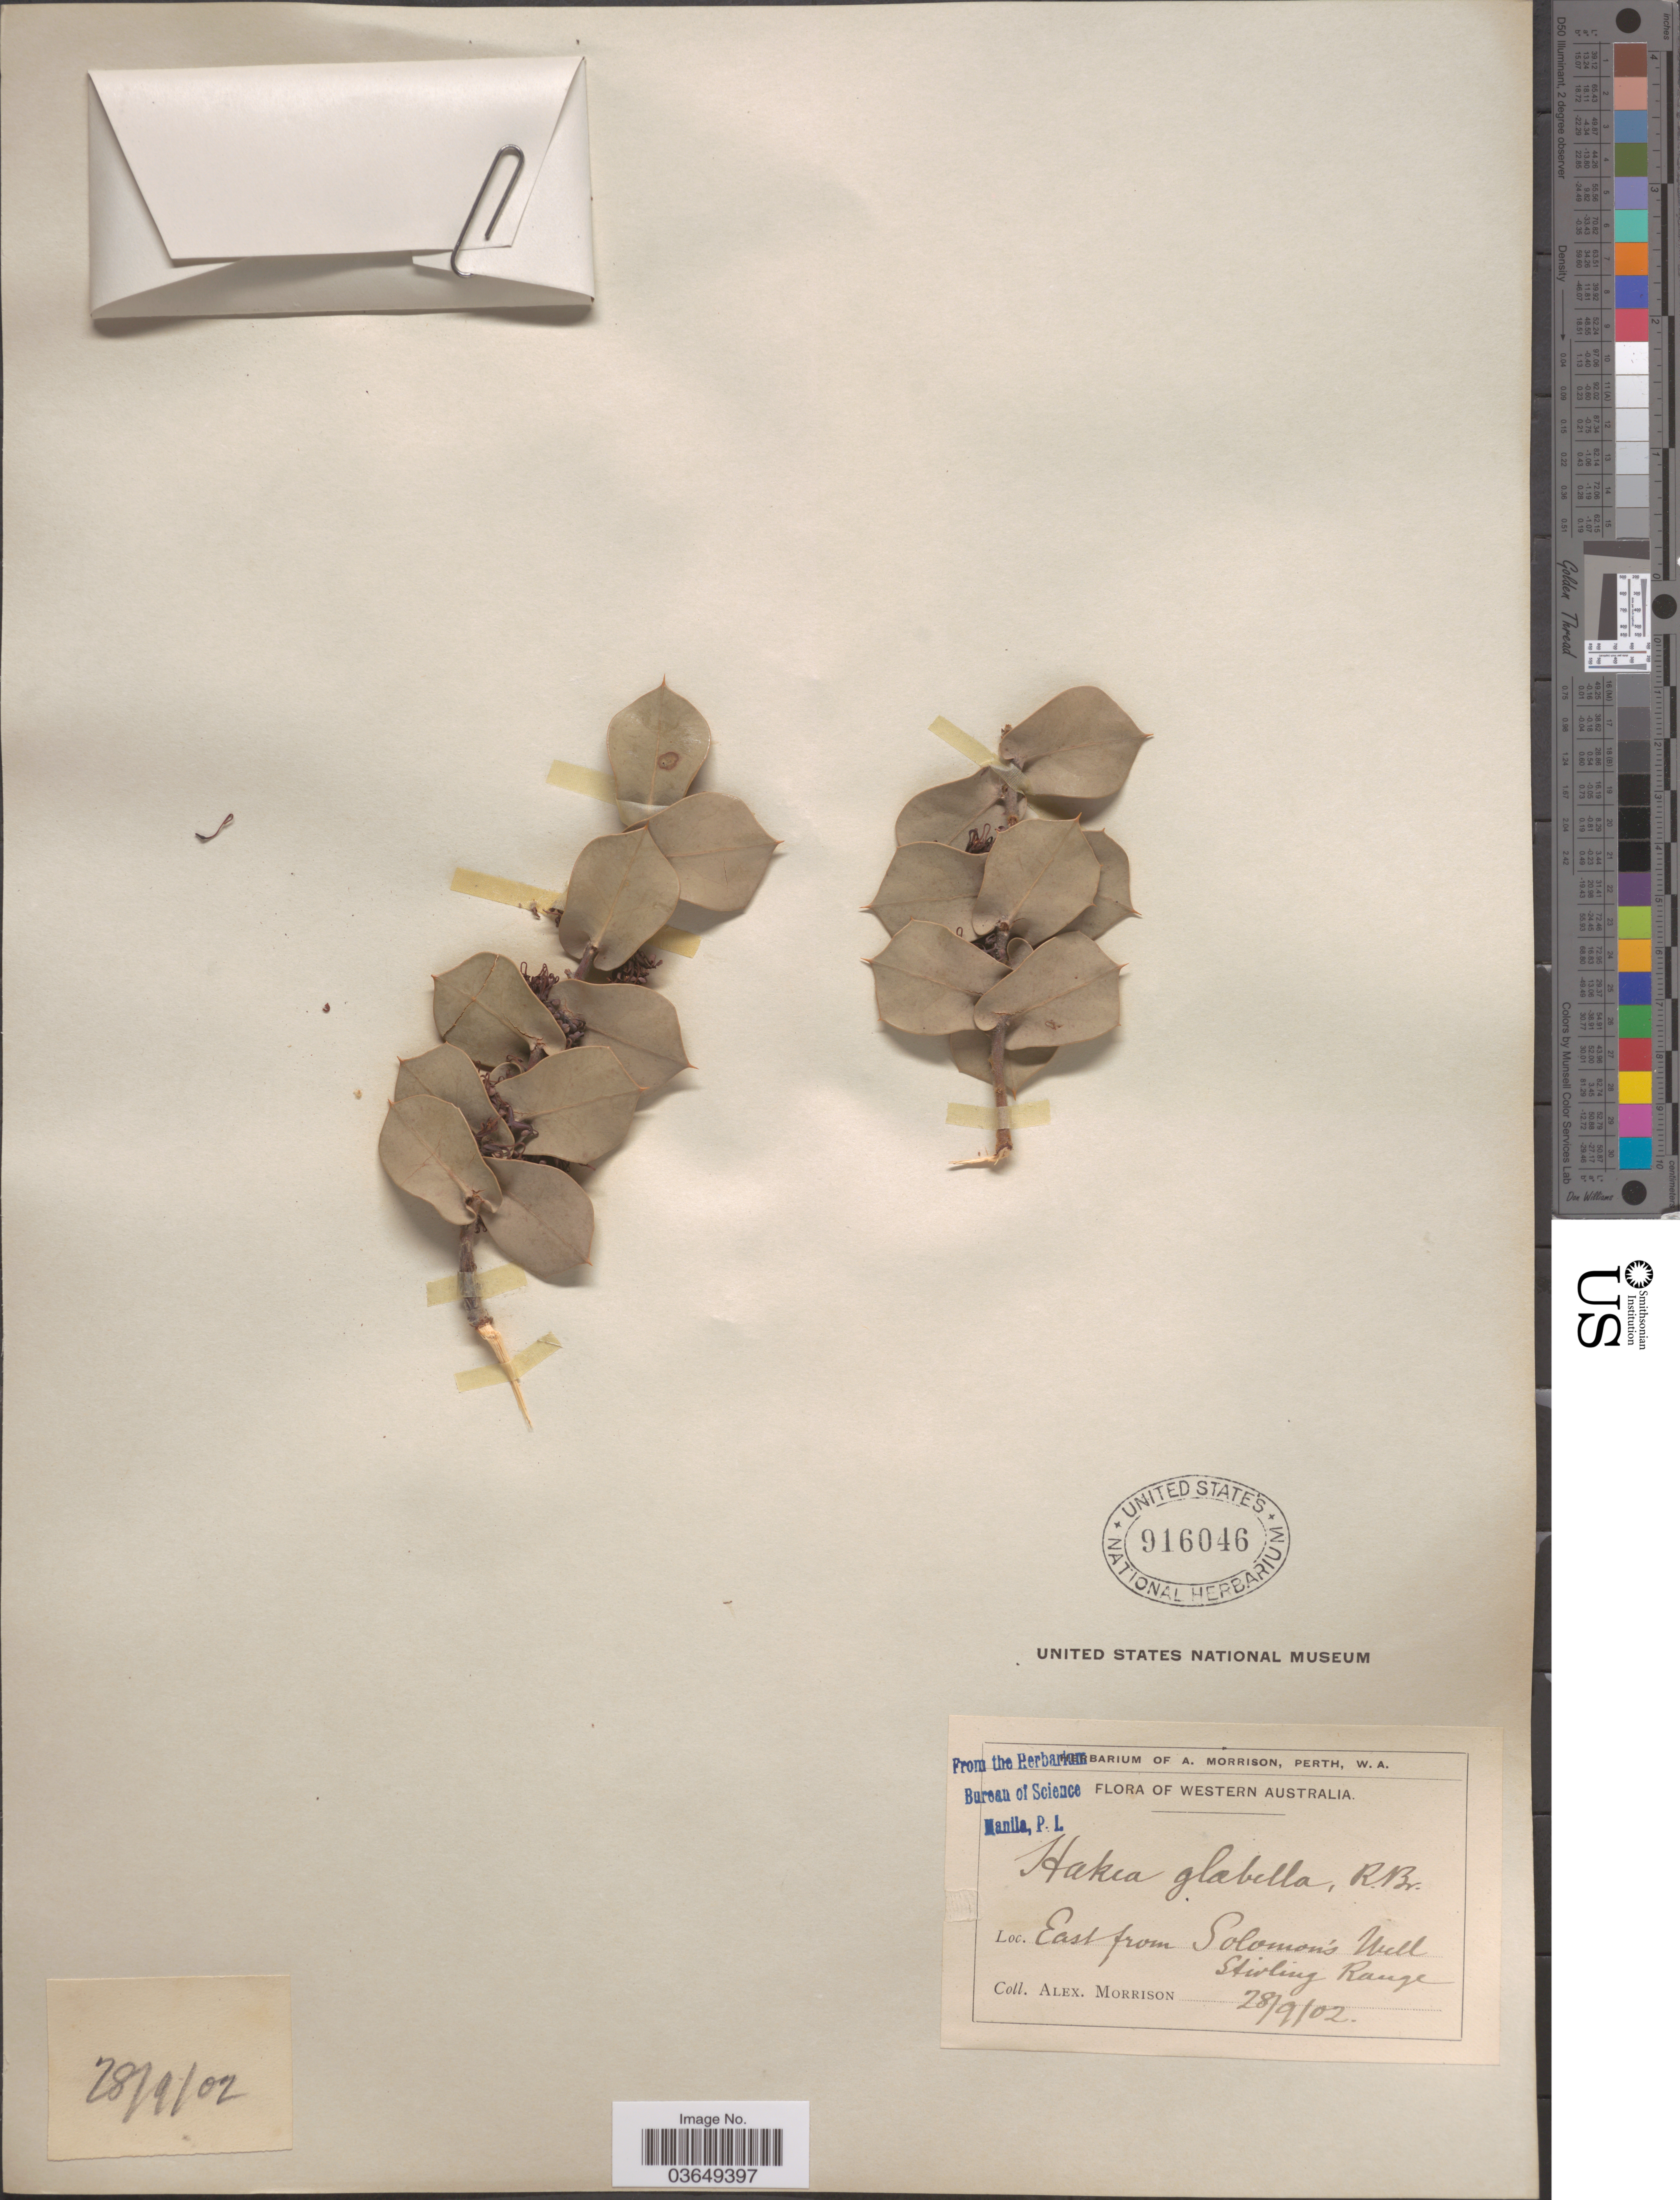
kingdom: Plantae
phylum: Tracheophyta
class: Magnoliopsida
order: Proteales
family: Proteaceae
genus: Hakea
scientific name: Hakea glabella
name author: R. Br.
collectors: A. Morrison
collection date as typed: Transcribed d/m/y: 28/9/2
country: Australia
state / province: Western Australia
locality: East from Solomon's Well. Stirling Range.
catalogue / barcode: US 916046